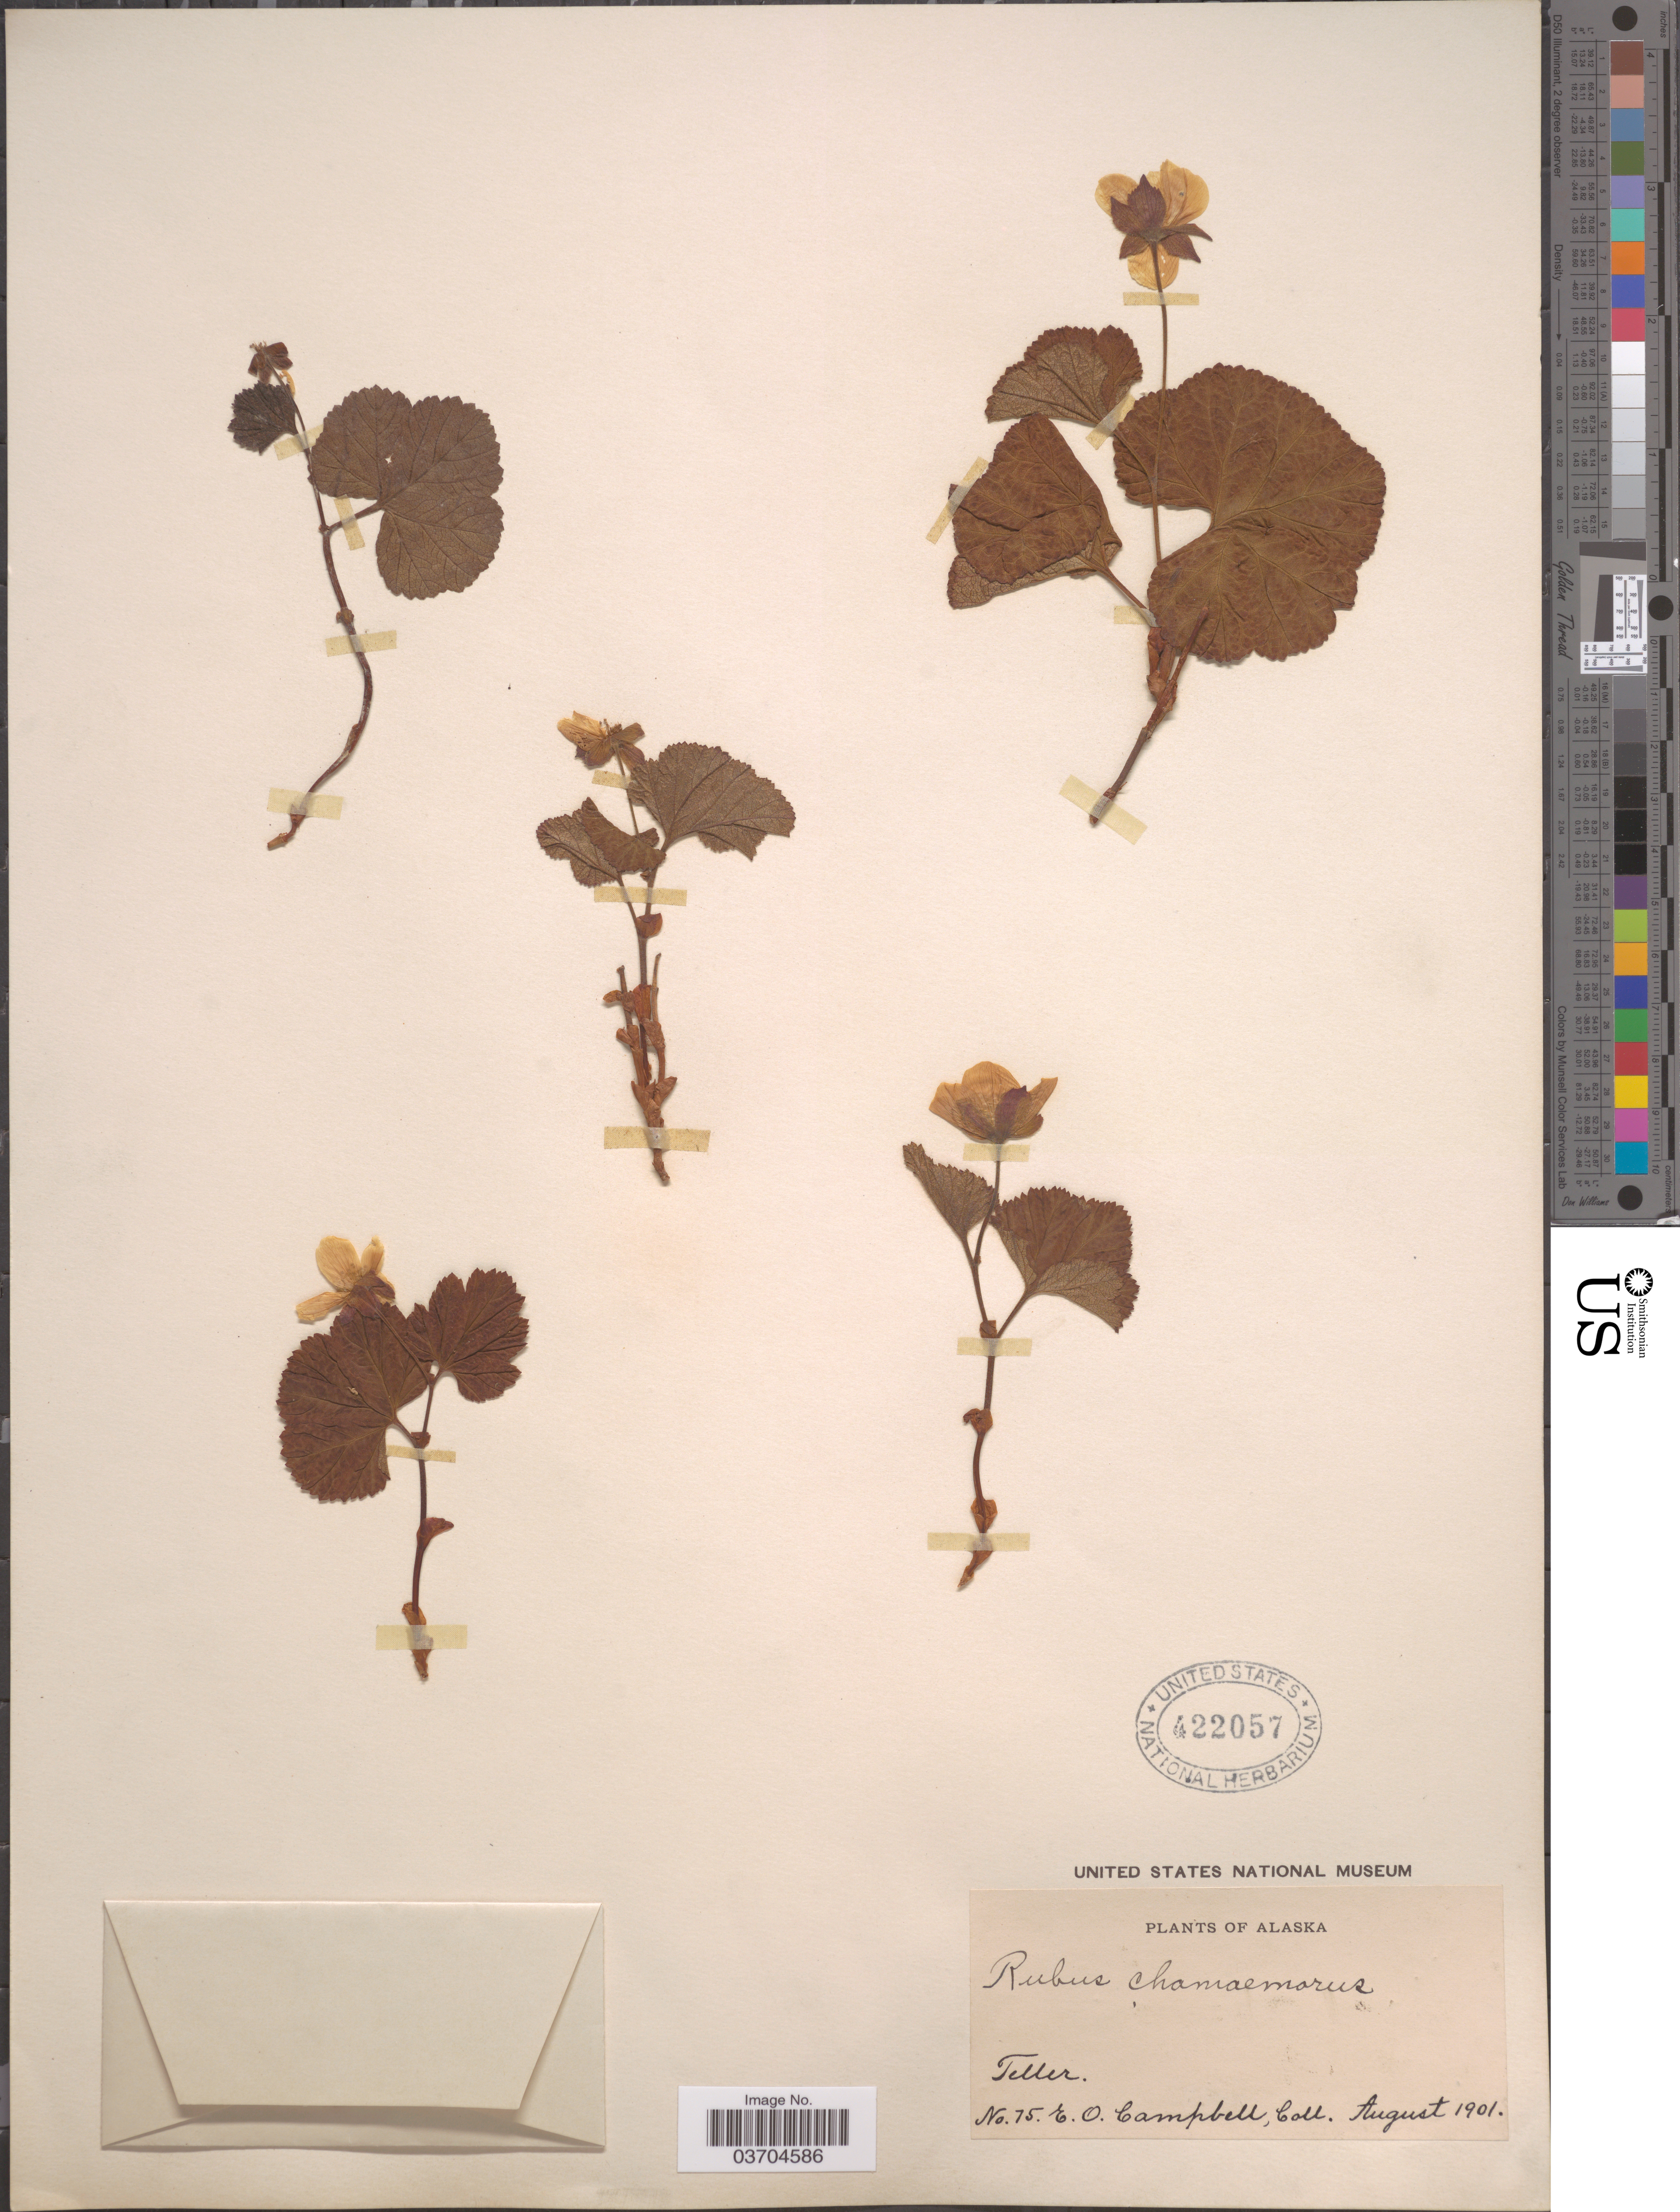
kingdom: Plantae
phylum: Tracheophyta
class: Magnoliopsida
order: Rosales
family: Rosaceae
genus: Rubus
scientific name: Rubus chamaemorus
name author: L.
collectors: E. Campbell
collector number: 75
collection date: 1901-08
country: United States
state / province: Alaska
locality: Teller.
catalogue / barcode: US 422057